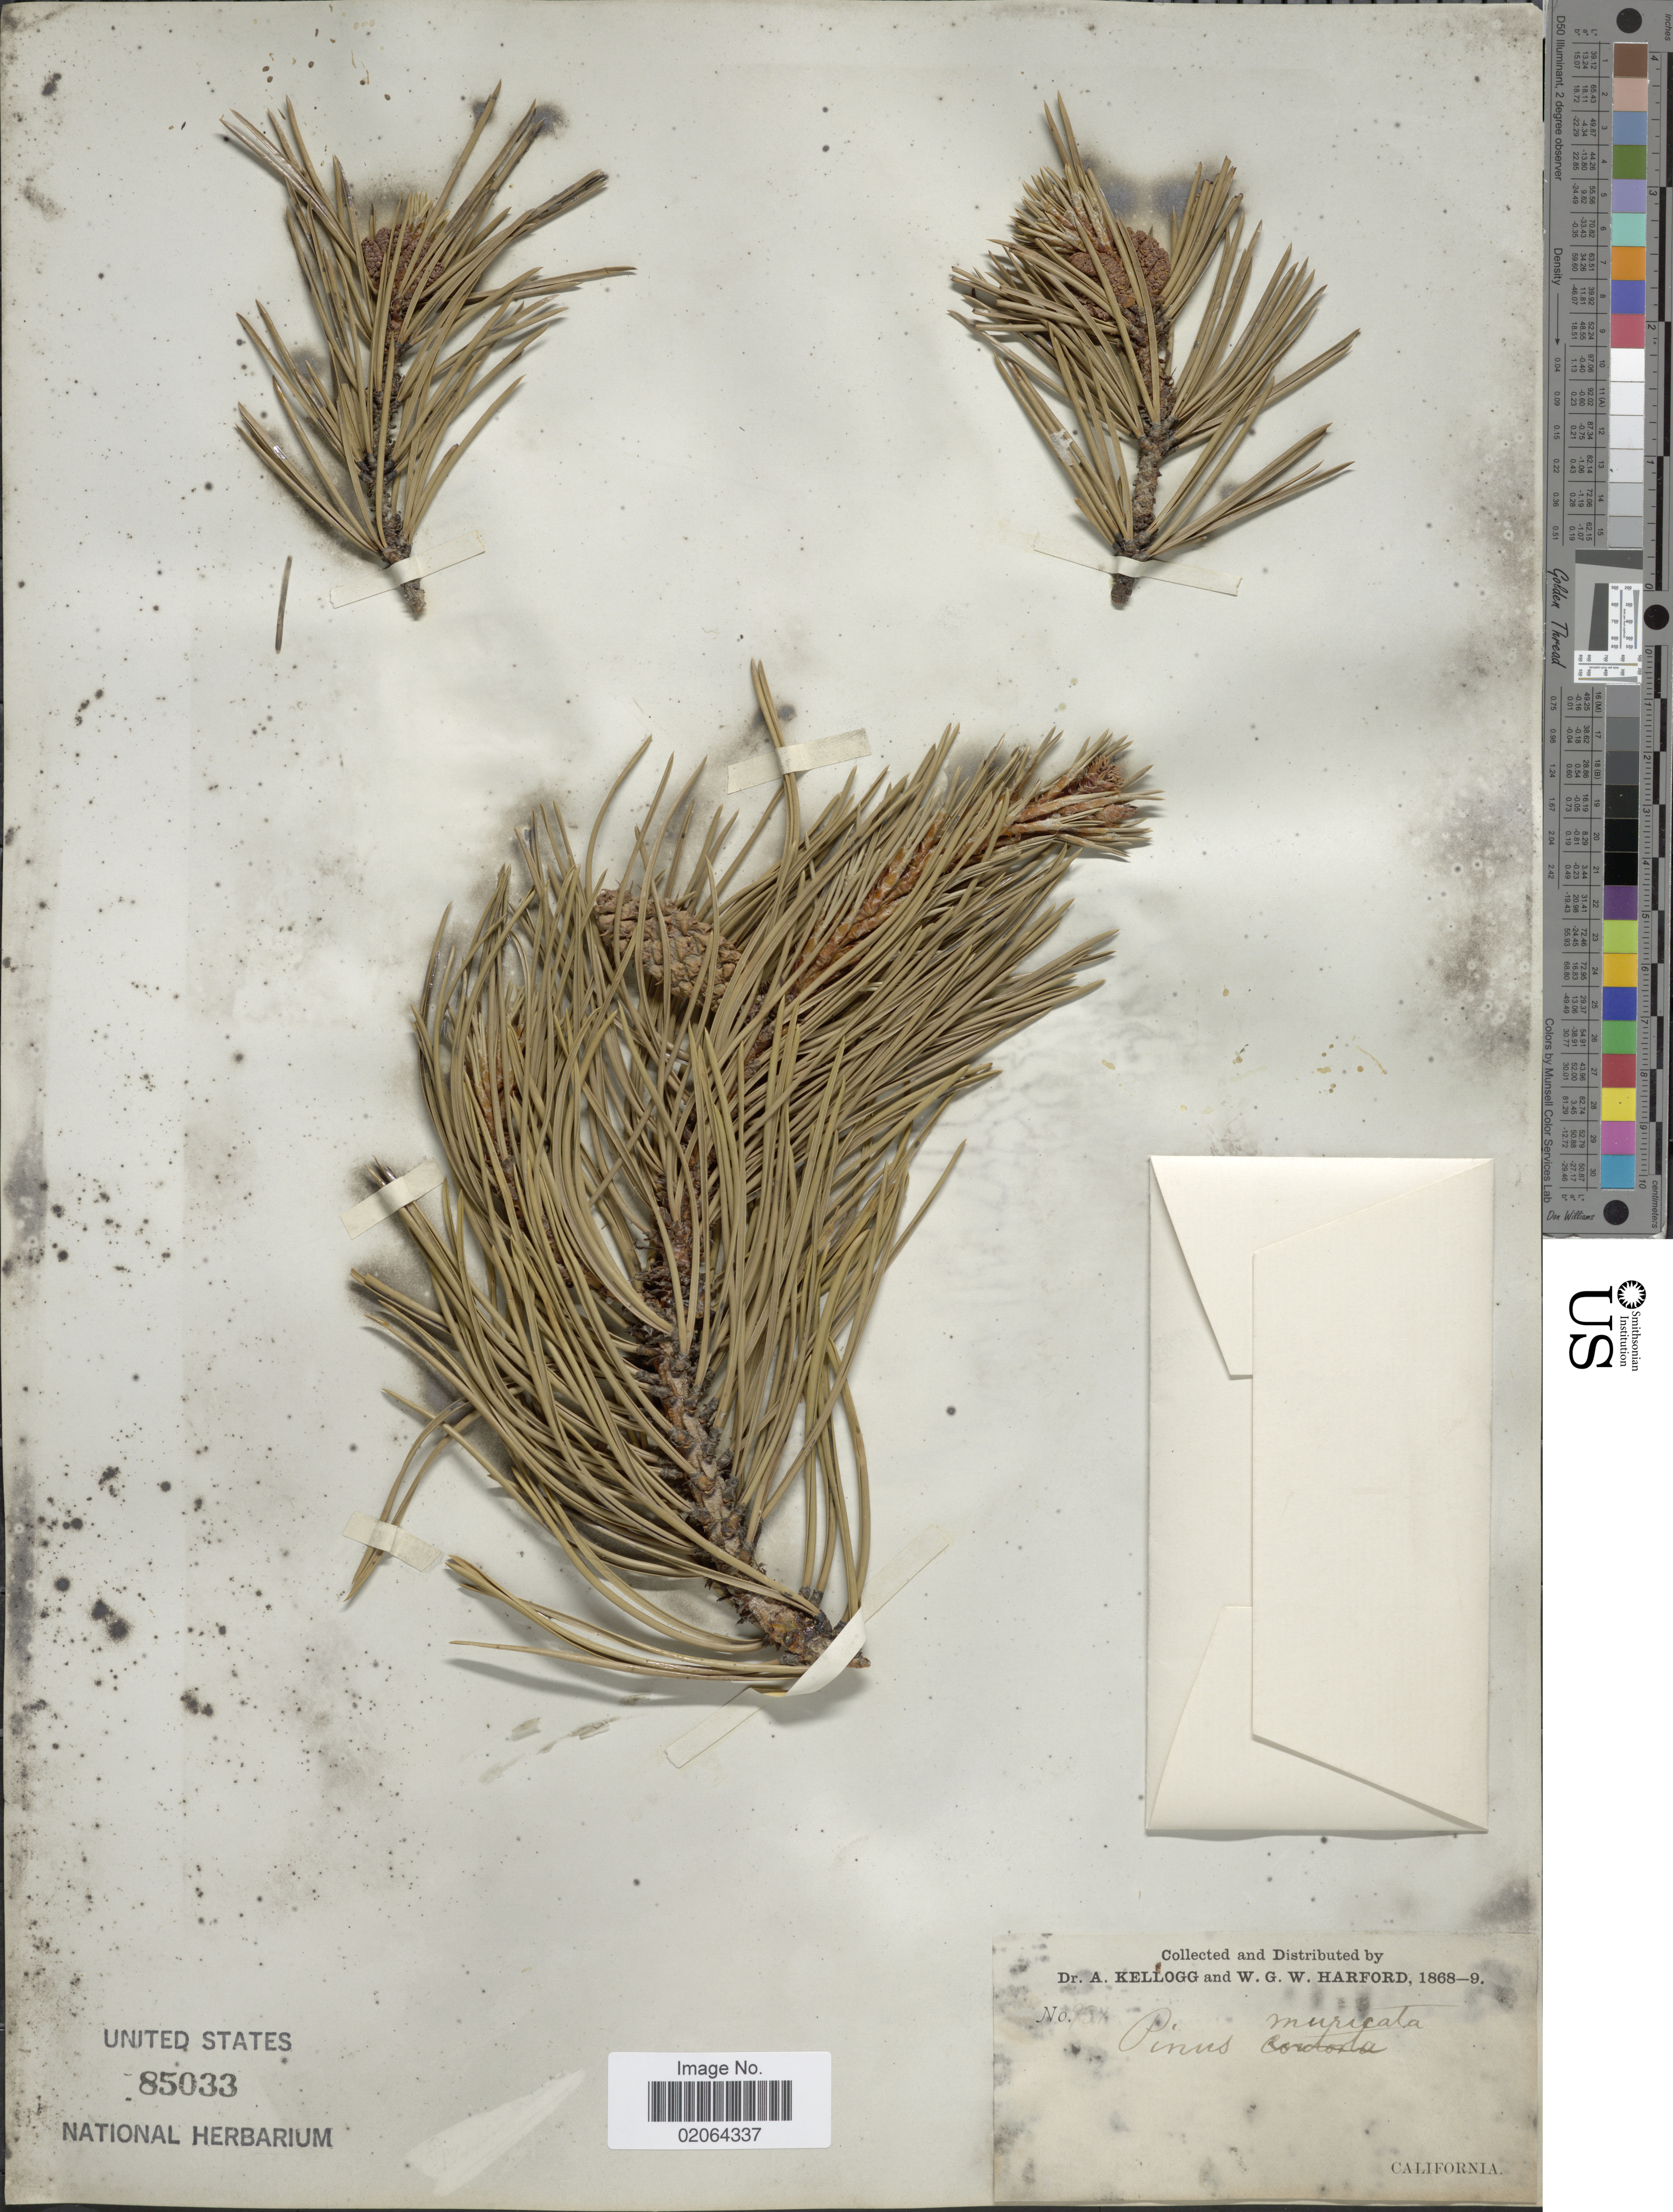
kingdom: Plantae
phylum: Tracheophyta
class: Pinopsida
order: Pinales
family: Pinaceae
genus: Pinus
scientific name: Pinus muricata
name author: D. Don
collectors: A. Kellogg & W. G. W. Harford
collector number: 934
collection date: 1868/1869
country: United States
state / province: California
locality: California.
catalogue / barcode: US 85033